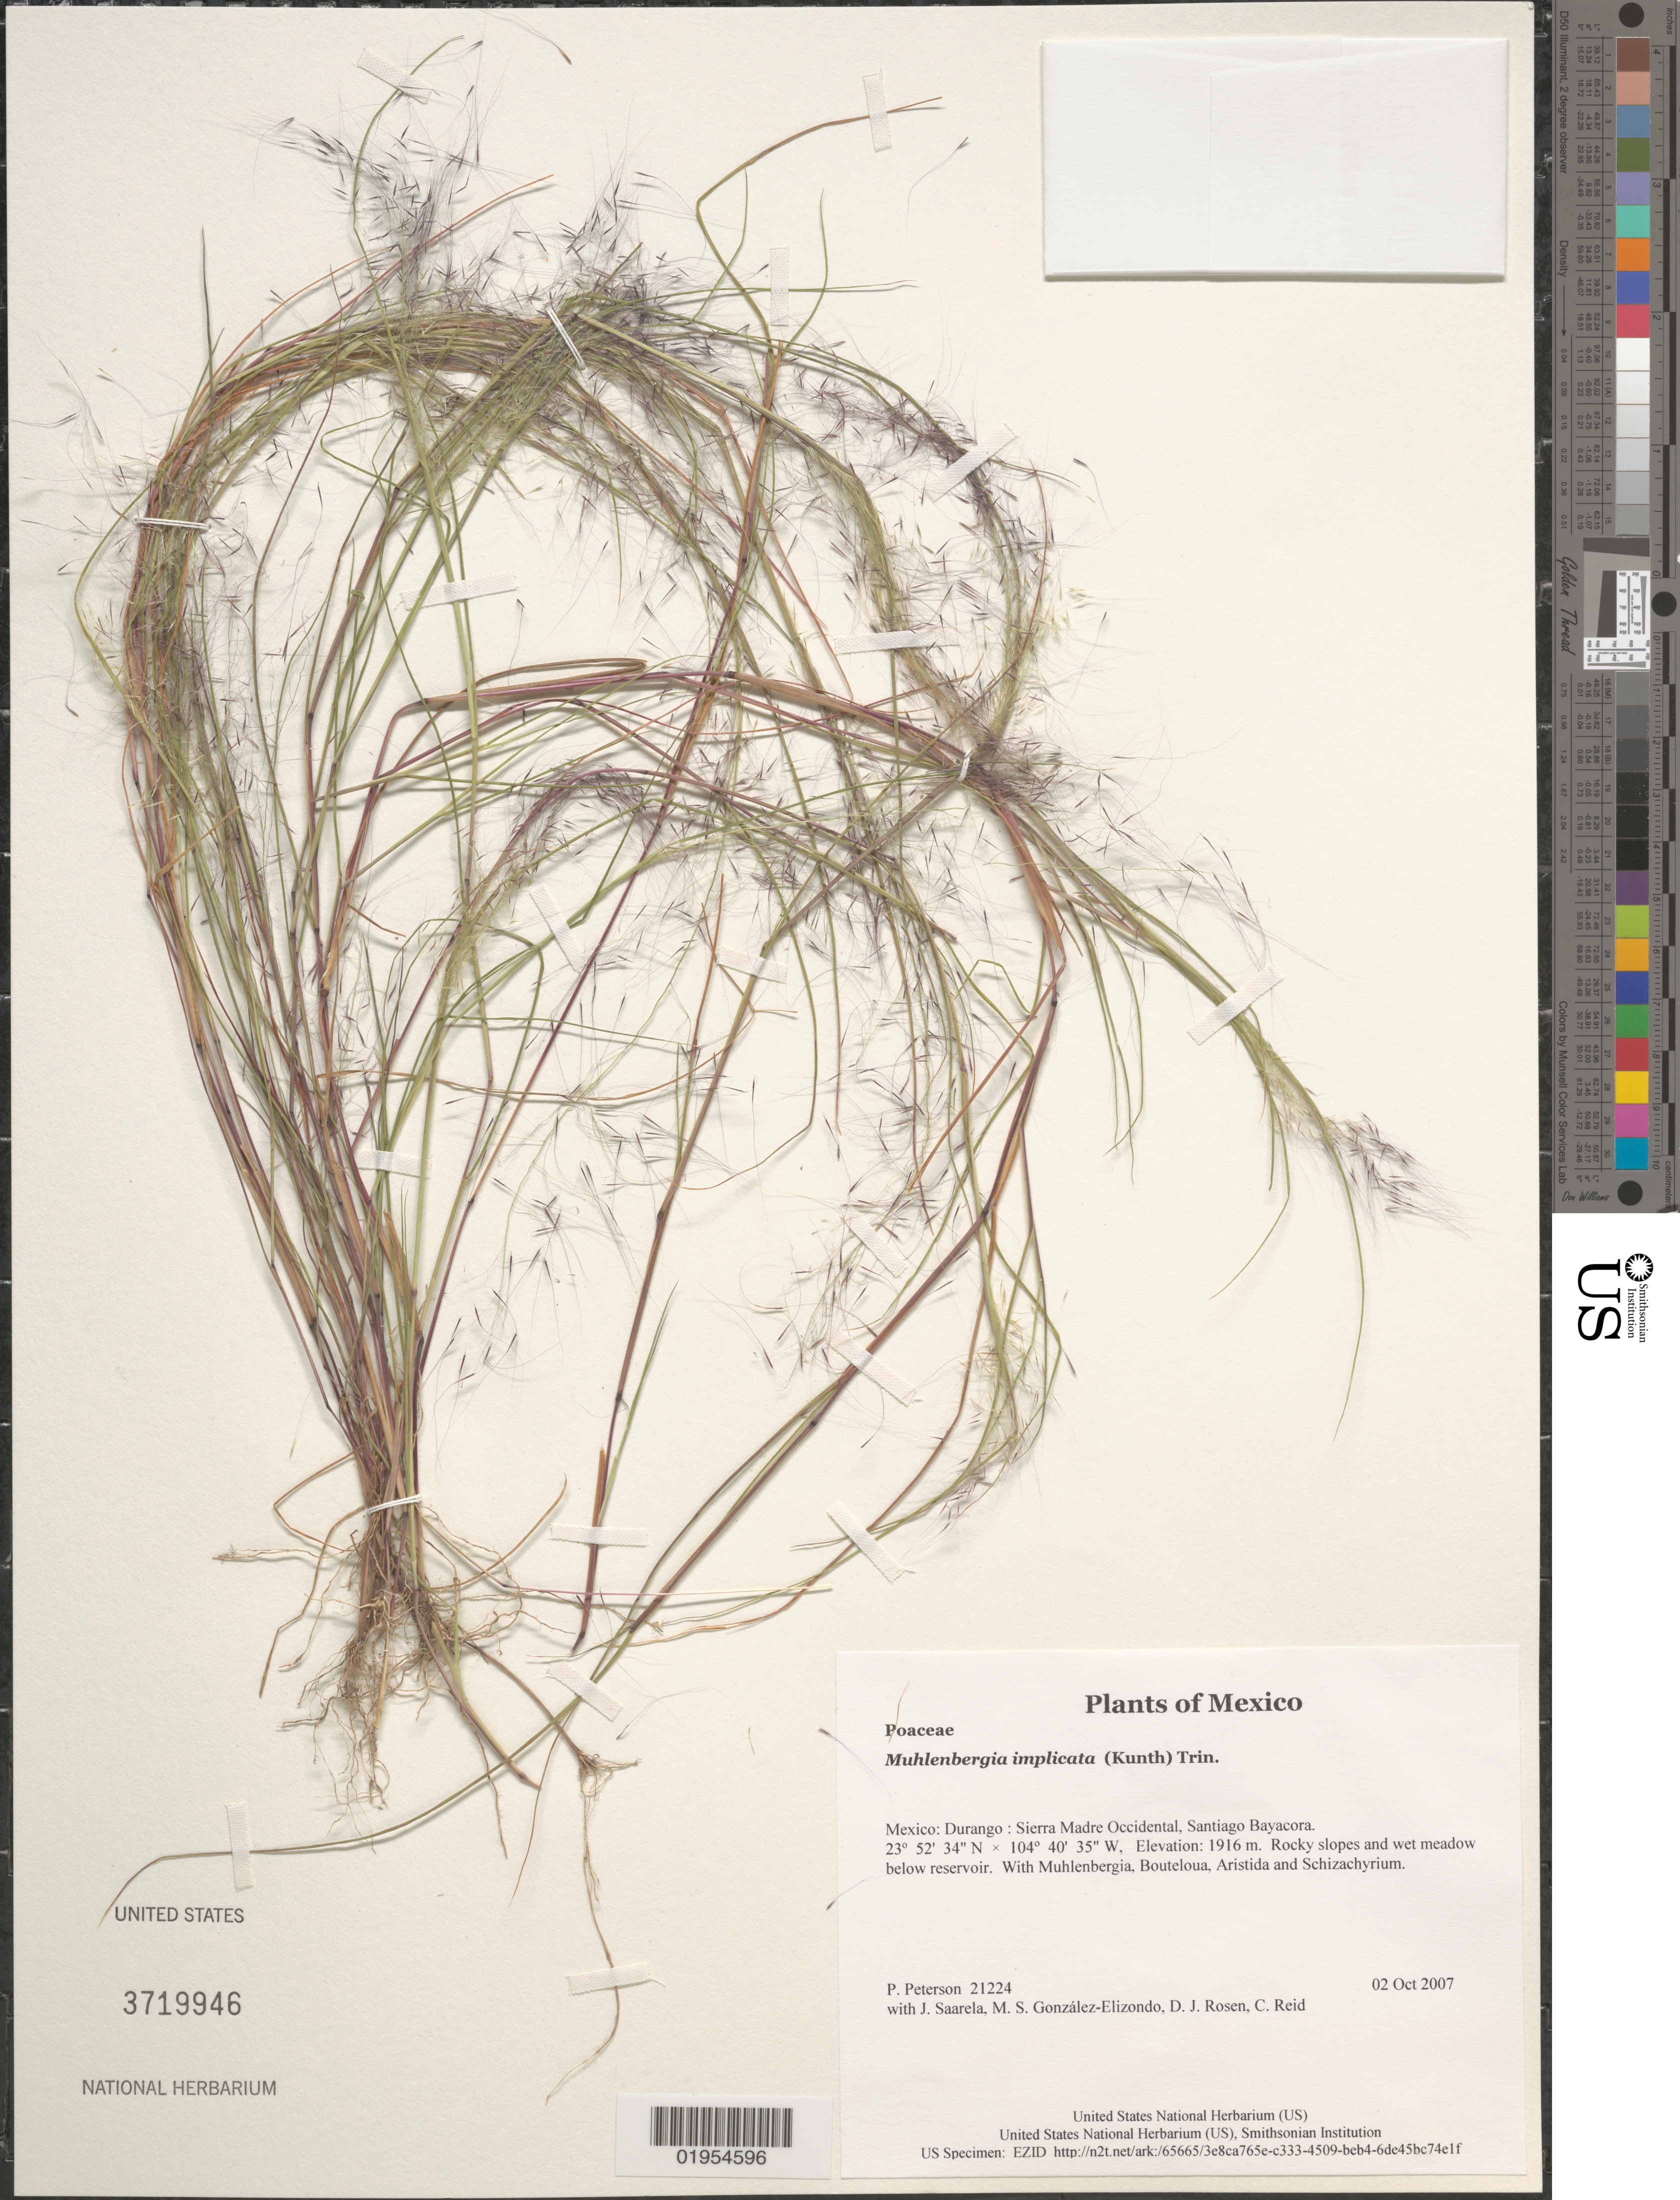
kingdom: Plantae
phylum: Tracheophyta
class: Liliopsida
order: Poales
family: Poaceae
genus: Muhlenbergia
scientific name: Muhlenbergia implicata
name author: (Kunth) Trin.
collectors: P. M. Peterson, J. Saarela, M. S. González-Elizondo, D. J. Rosen & C. Reid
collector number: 21224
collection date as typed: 02 Oct 2007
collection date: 2007-10-02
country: Mexico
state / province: Durango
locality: Sierra Madre Occidental, Santiago Bayacora.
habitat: Rocky slopes and wet meadow below reservoir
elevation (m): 1916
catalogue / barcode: US 3719946